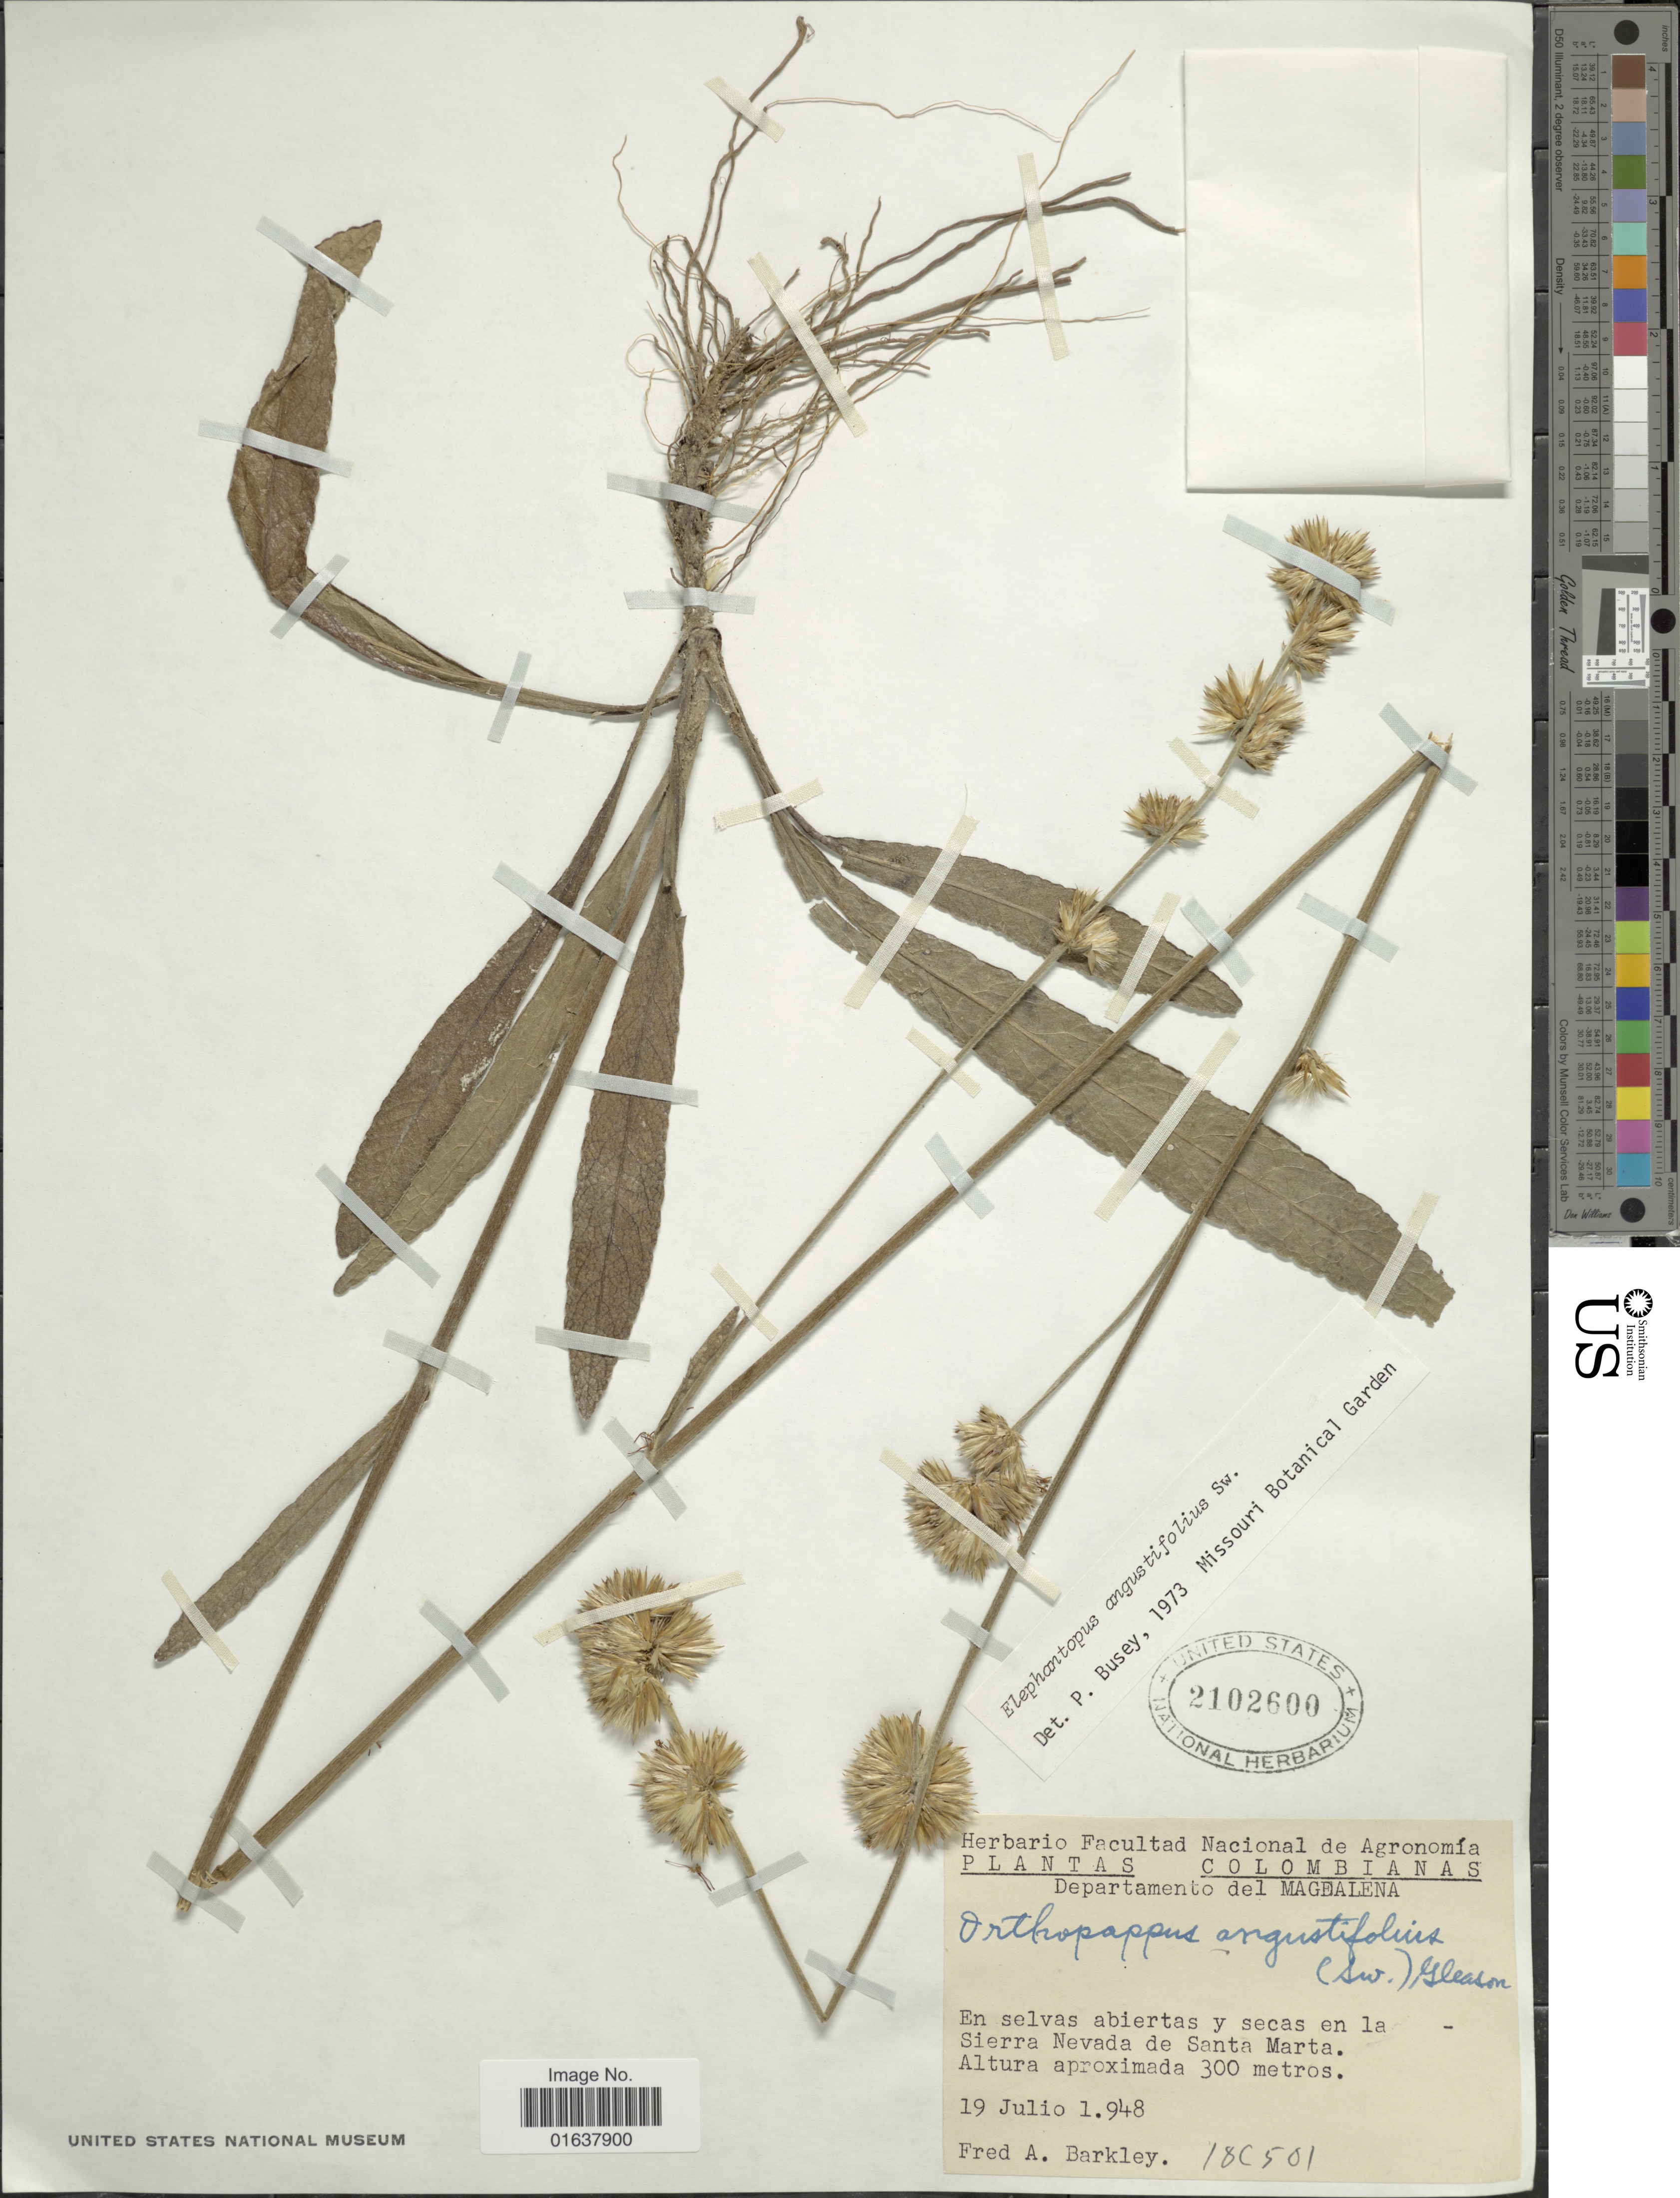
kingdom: Plantae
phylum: Tracheophyta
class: Magnoliopsida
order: Asterales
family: Asteraceae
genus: Orthopappus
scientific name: Orthopappus angustifolius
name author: (Sw.) Gleason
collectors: F. A. Barkley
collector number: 18C501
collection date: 1948-07-19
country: Colombia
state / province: Magdalena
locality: Departamento del Magdelena. En selvas abiertas y secas en la Sierra Nevada de Santa Marta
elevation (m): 300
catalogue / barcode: US 2102600